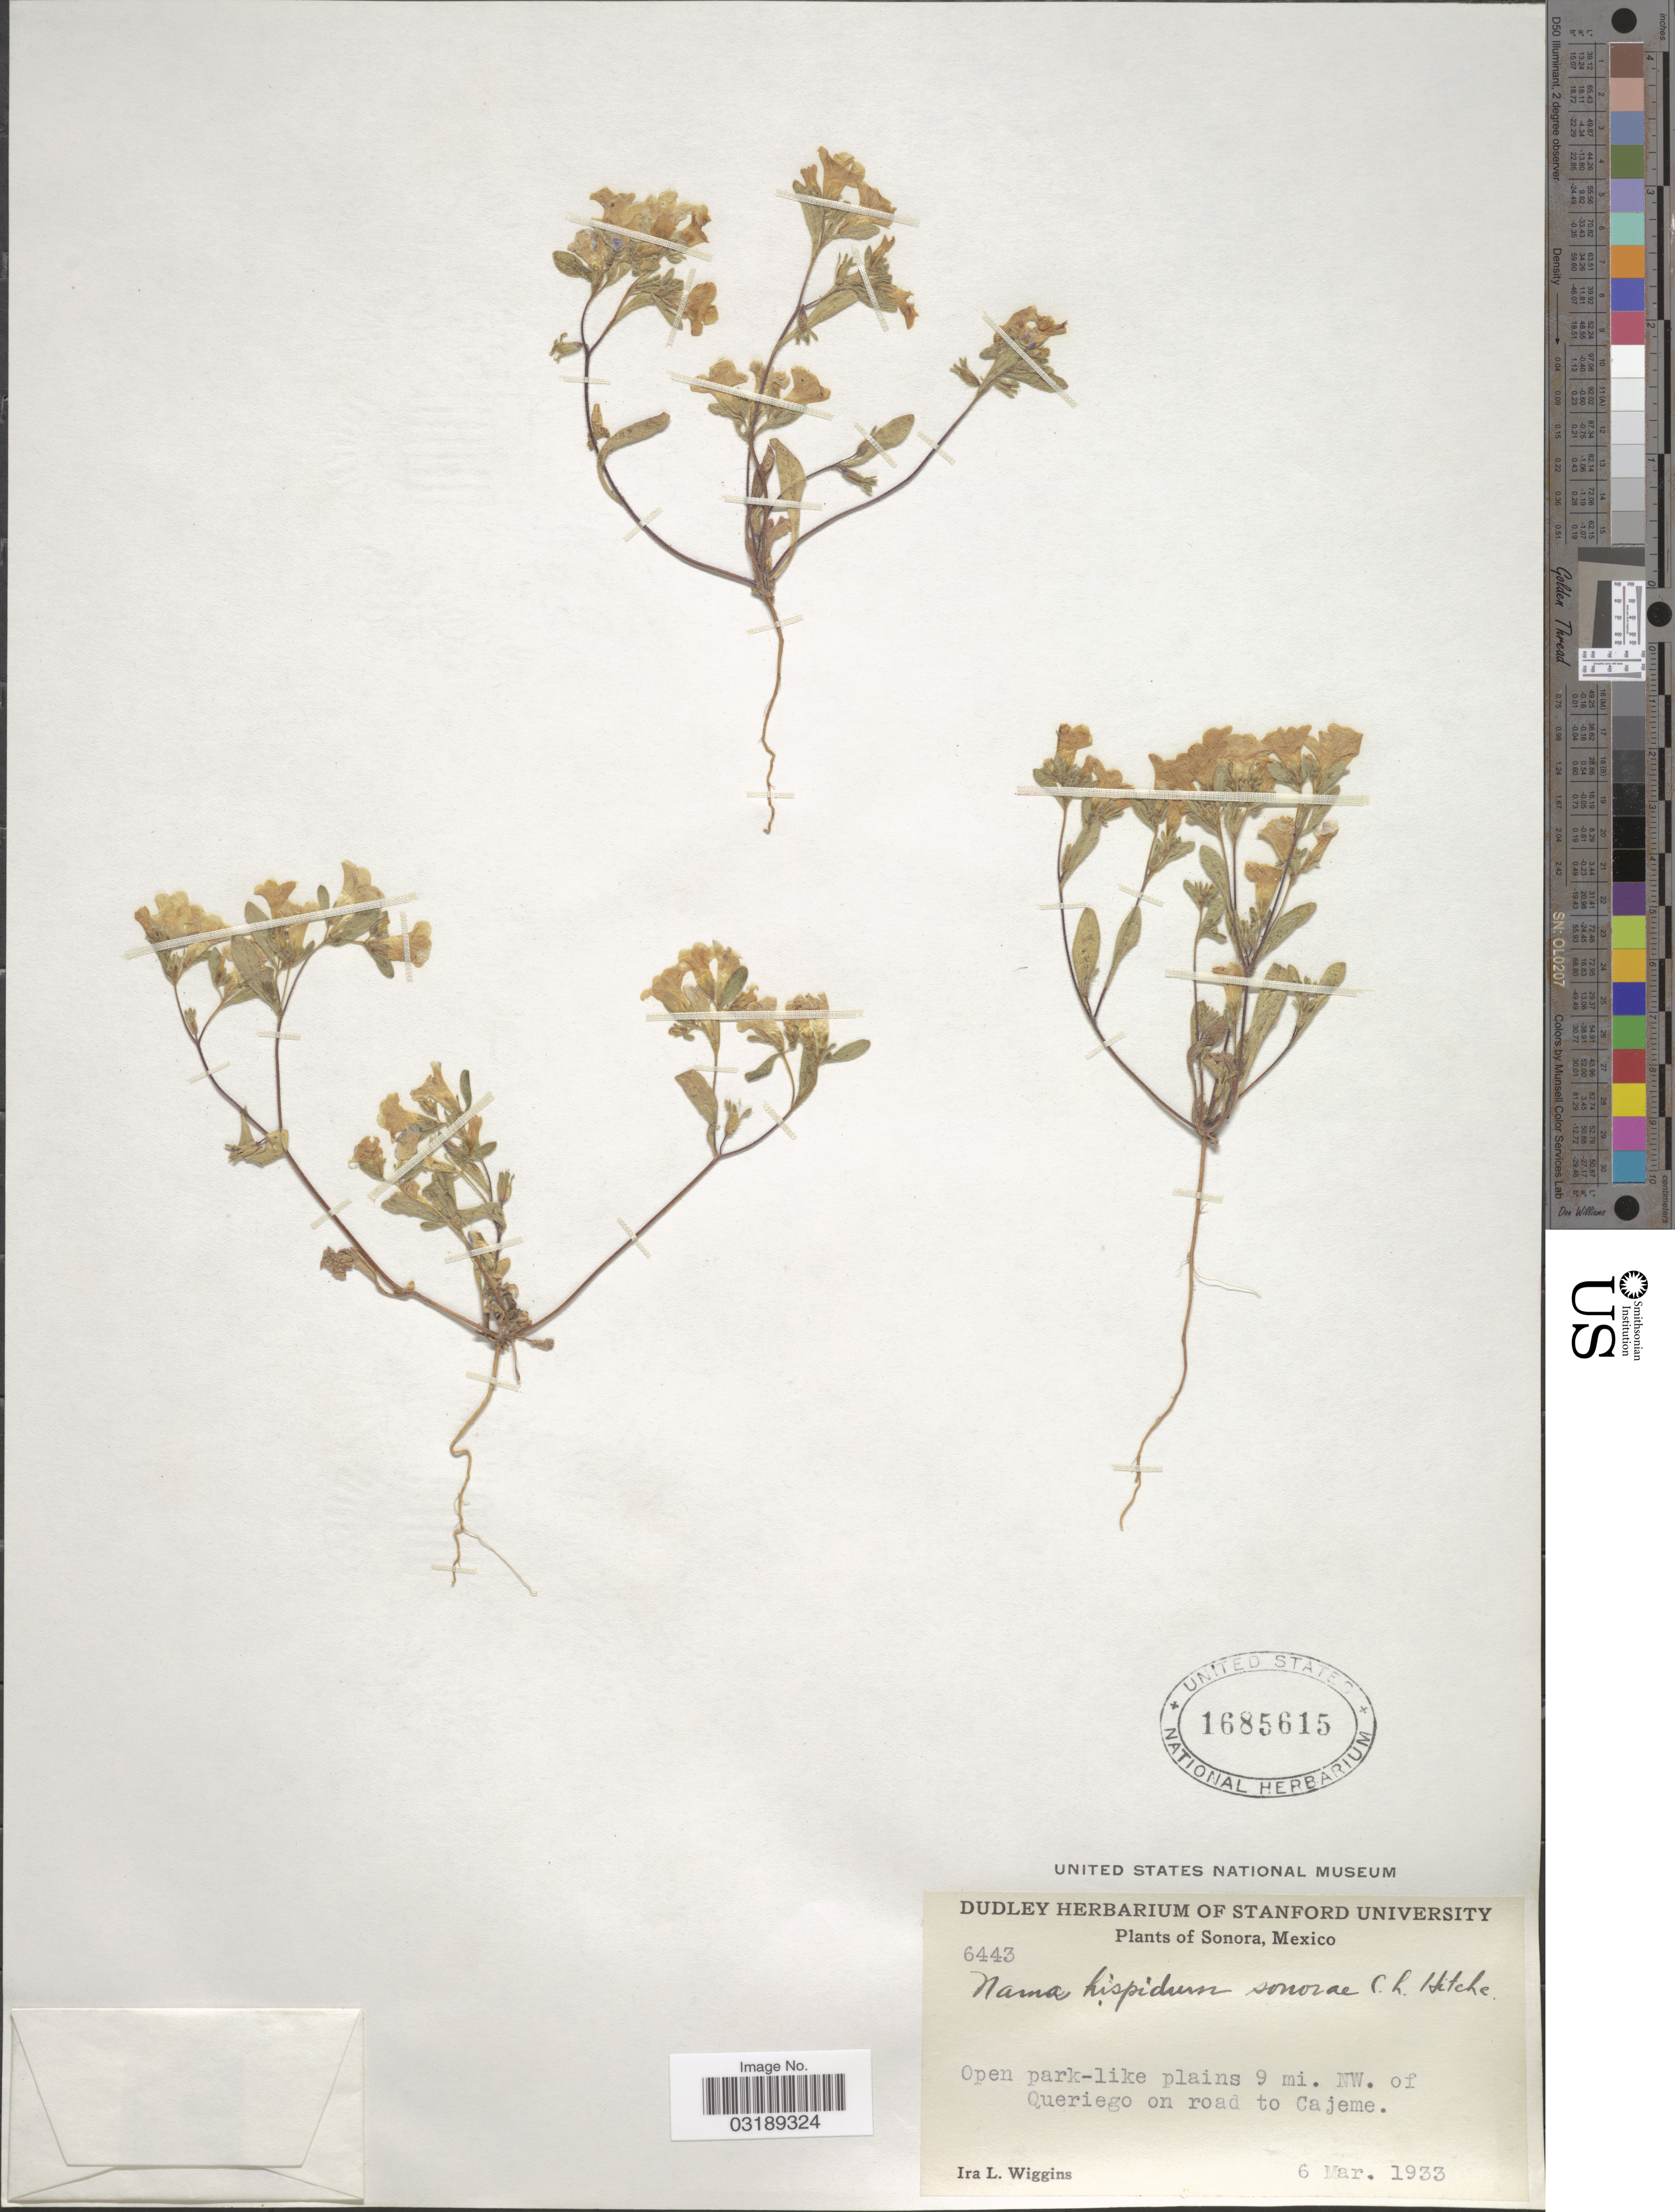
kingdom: Plantae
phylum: Tracheophyta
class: Magnoliopsida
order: Boraginales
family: Namaceae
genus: Nama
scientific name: Nama hispida var. sonorae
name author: C.L. Hitchc.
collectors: I. L. Wiggins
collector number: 6443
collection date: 1933-03-06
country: Mexico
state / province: Sonora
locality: Open park-like plains 9 mi. NW. of Queriego on road to Cajeme.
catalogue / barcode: US 1685615